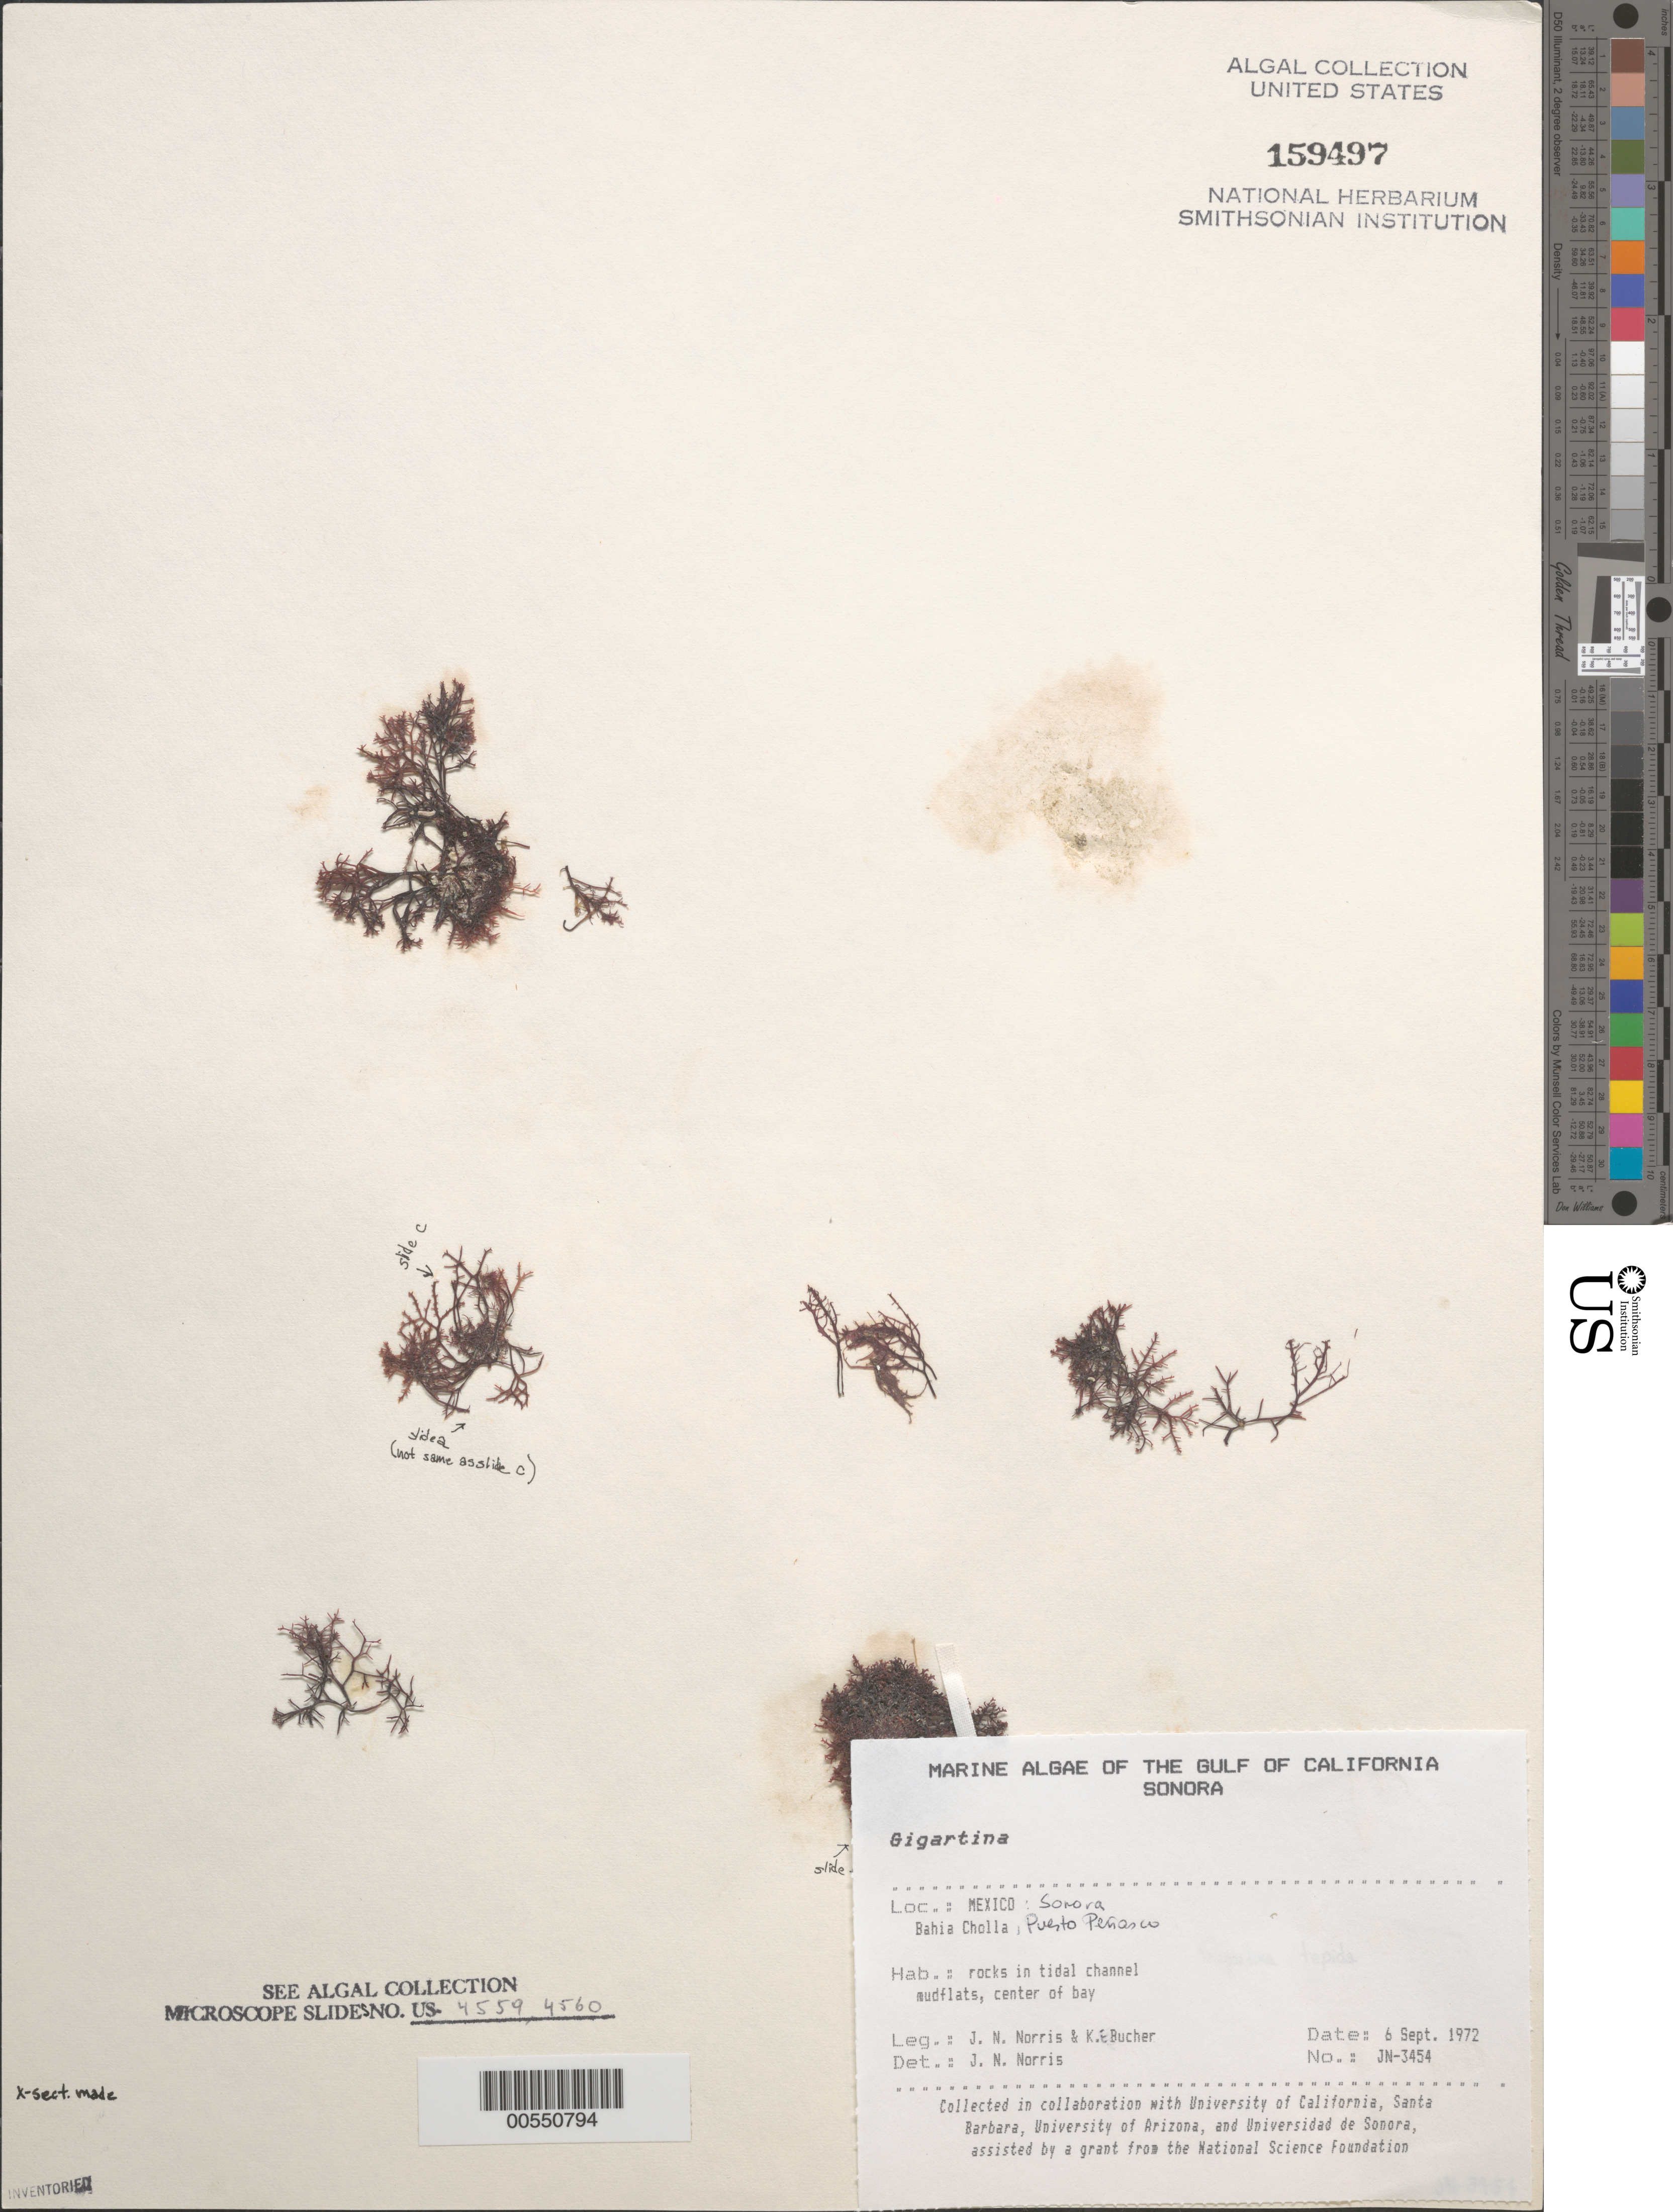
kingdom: Plantae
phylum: Rhodophyta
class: Florideophyceae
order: Gigartinales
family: Gigartinaceae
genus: Gigartina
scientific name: Gigartina sp.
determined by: Norris, James N.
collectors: J. N. Norris & K. E. Bucher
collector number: JN-3454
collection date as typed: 06 Sep 1972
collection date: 1972-09-06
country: Mexico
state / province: Sonora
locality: Bahia Cholla, Puerto Penasco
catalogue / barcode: US 159497